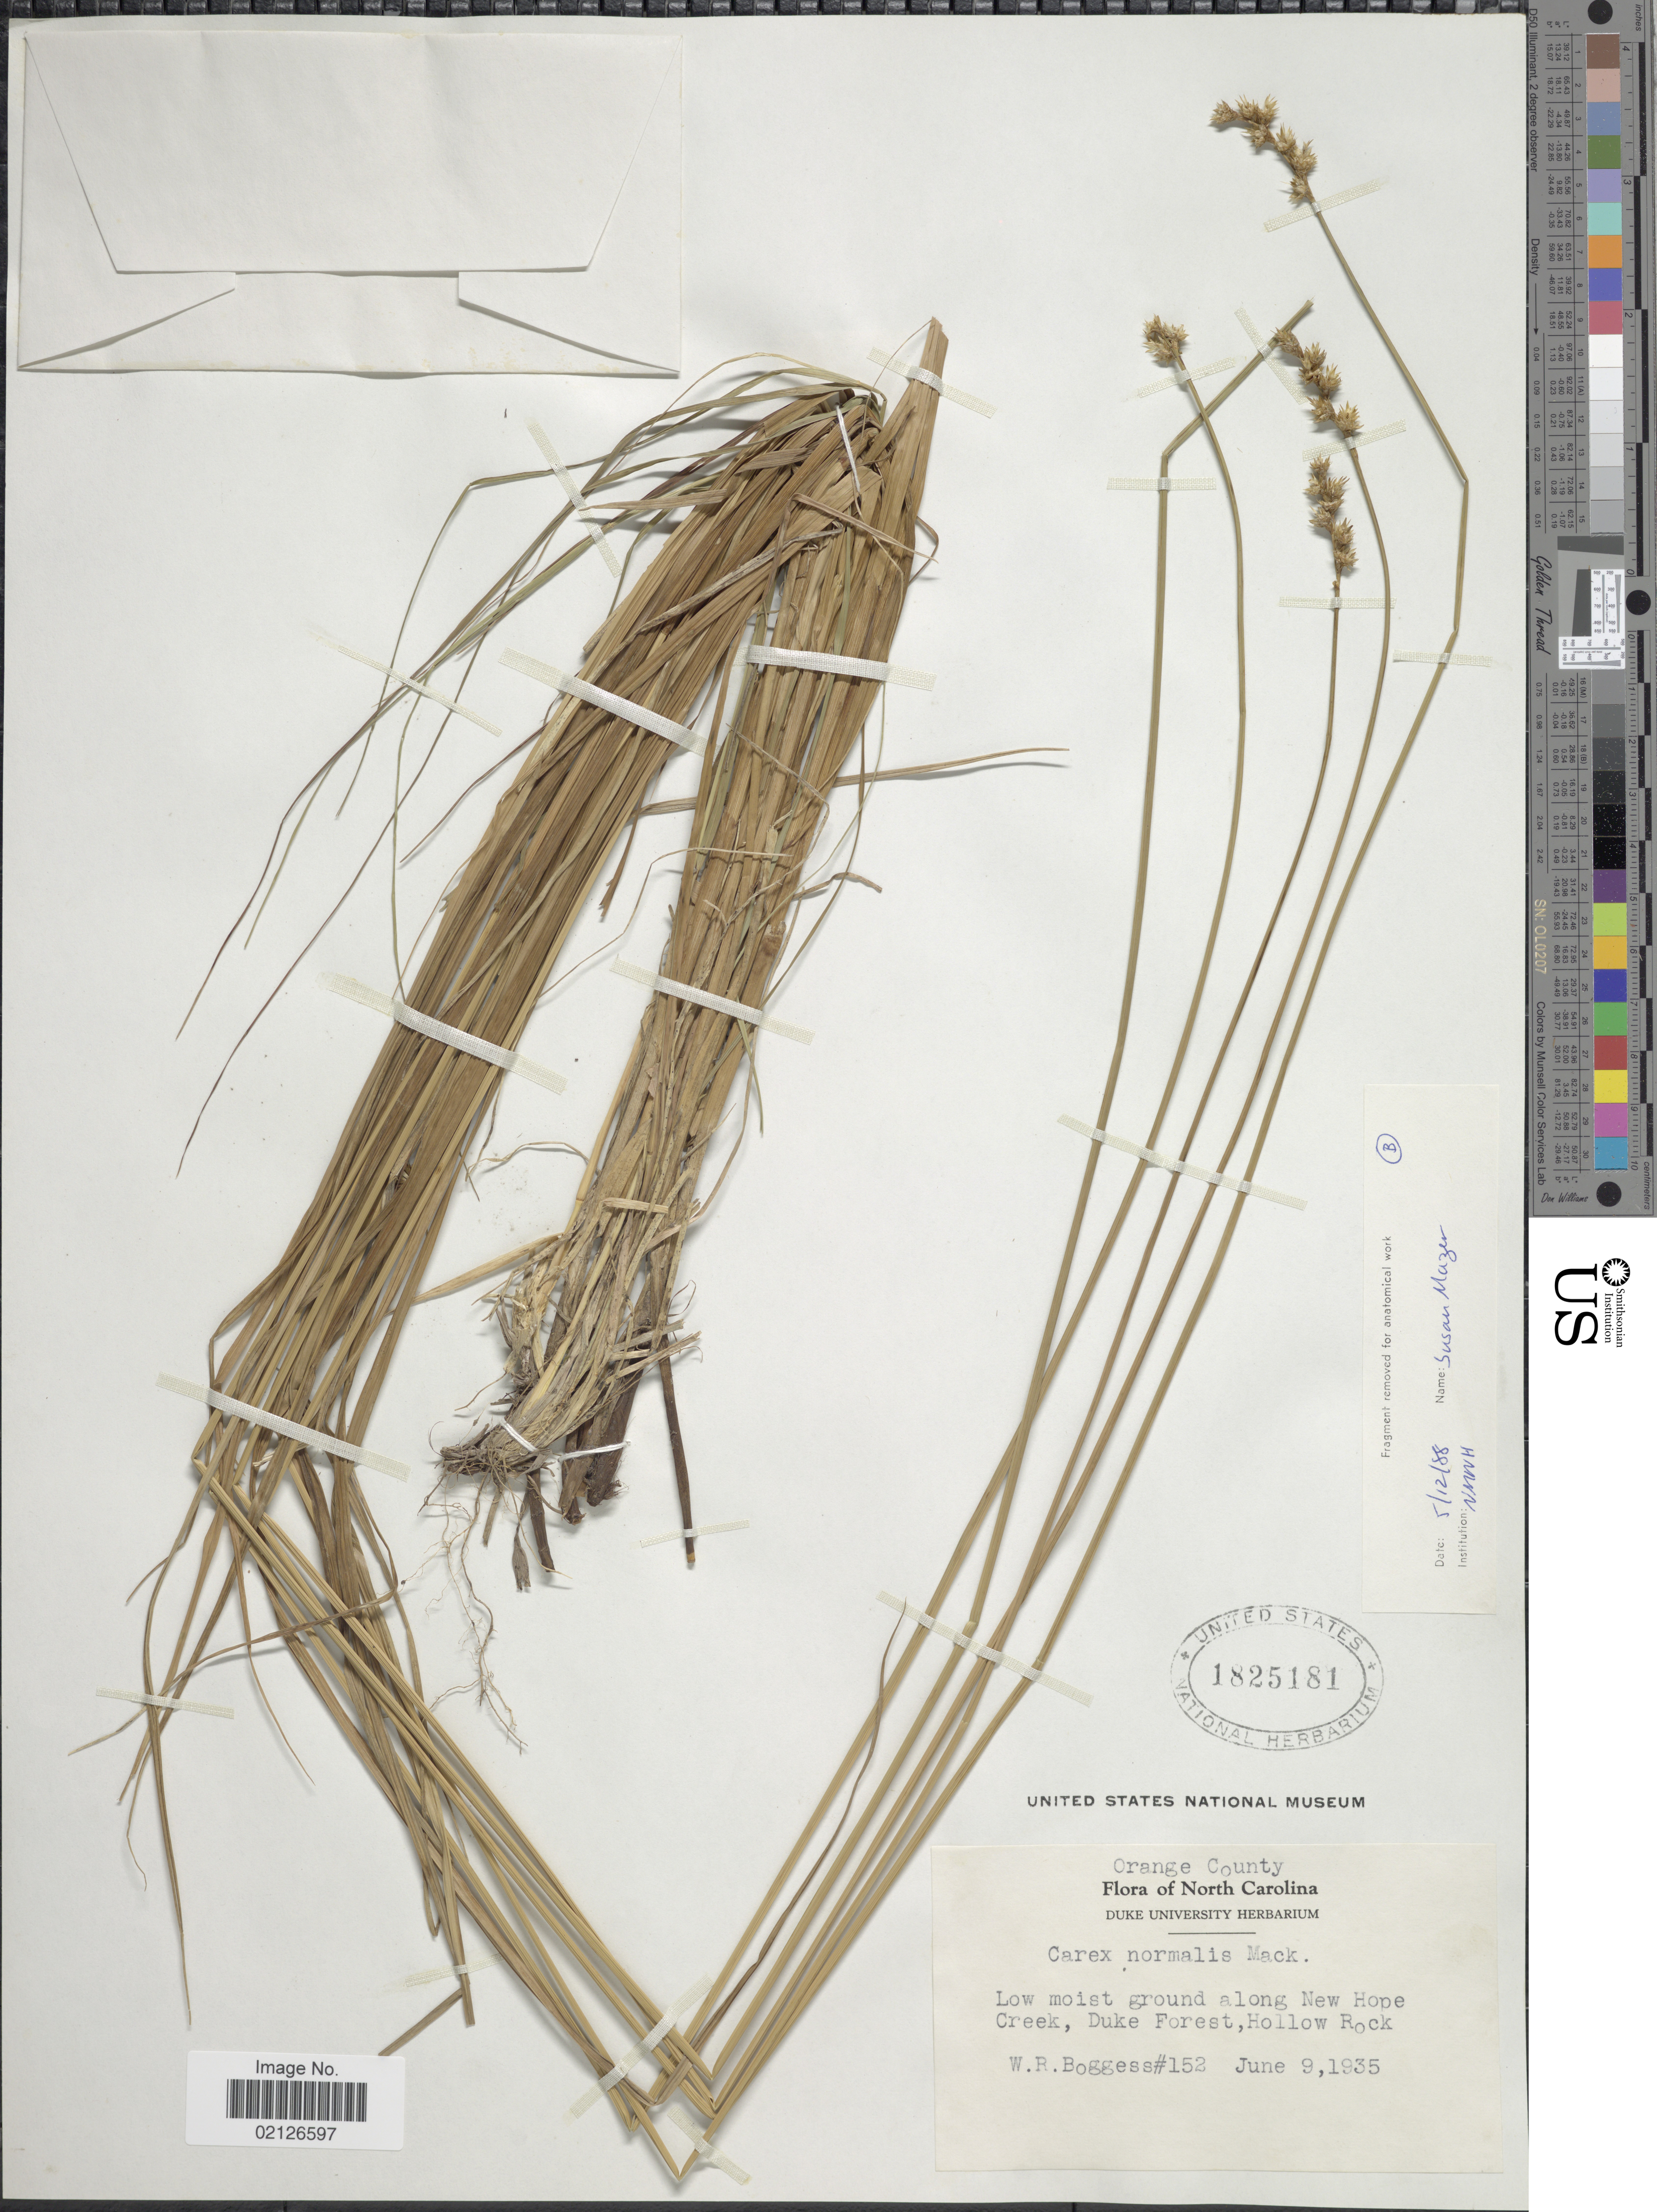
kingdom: Plantae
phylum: Tracheophyta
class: Liliopsida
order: Poales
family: Cyperaceae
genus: Carex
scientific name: Carex normalis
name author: Mack.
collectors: W. Boggess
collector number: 152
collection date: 1935-06-09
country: United States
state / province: North Carolina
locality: Orange County, low moist ground along New Hope Creek, Duke Forest, Hallow Rock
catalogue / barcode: US 1825181